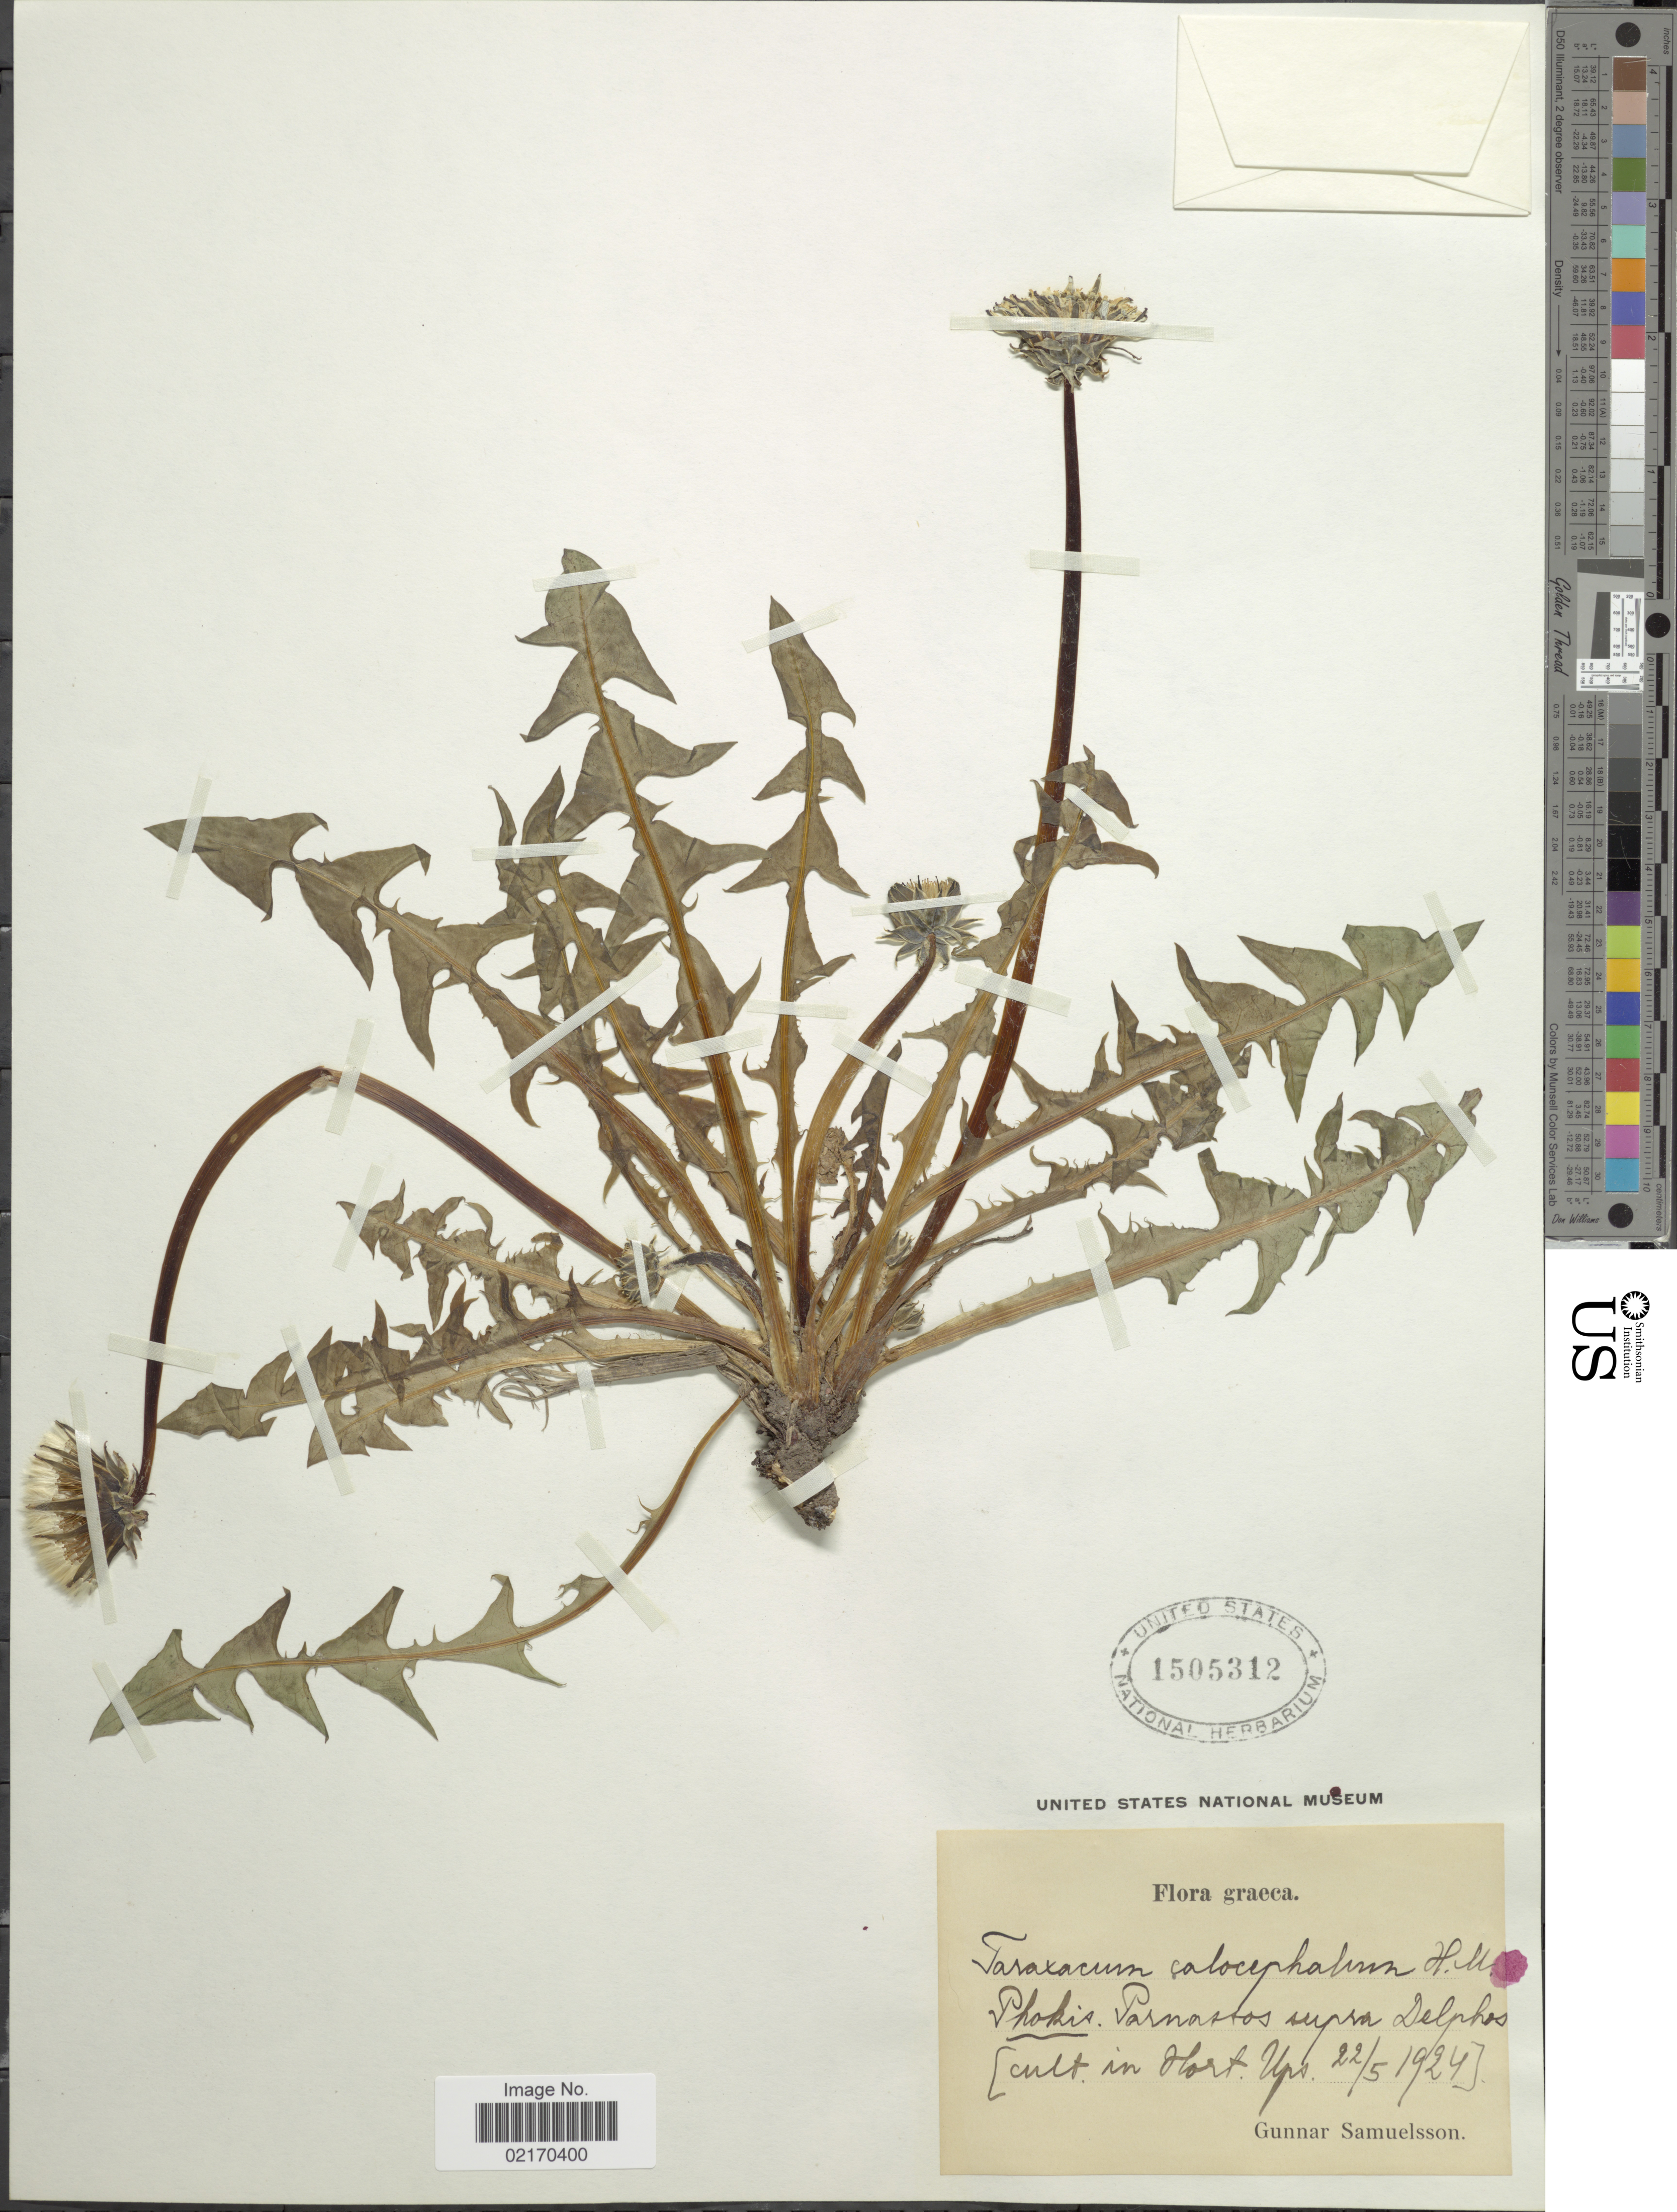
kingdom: Plantae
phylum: Tracheophyta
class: Magnoliopsida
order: Asterales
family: Asteraceae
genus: Taraxacum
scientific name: Taraxacum calocephalum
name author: Hand.-Mazz.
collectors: G. Samuelsson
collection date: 1924-05-22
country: Greece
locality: Phokis, Parnastos supra Delphos (cult. in Hort. Ups.)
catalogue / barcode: US 1505312